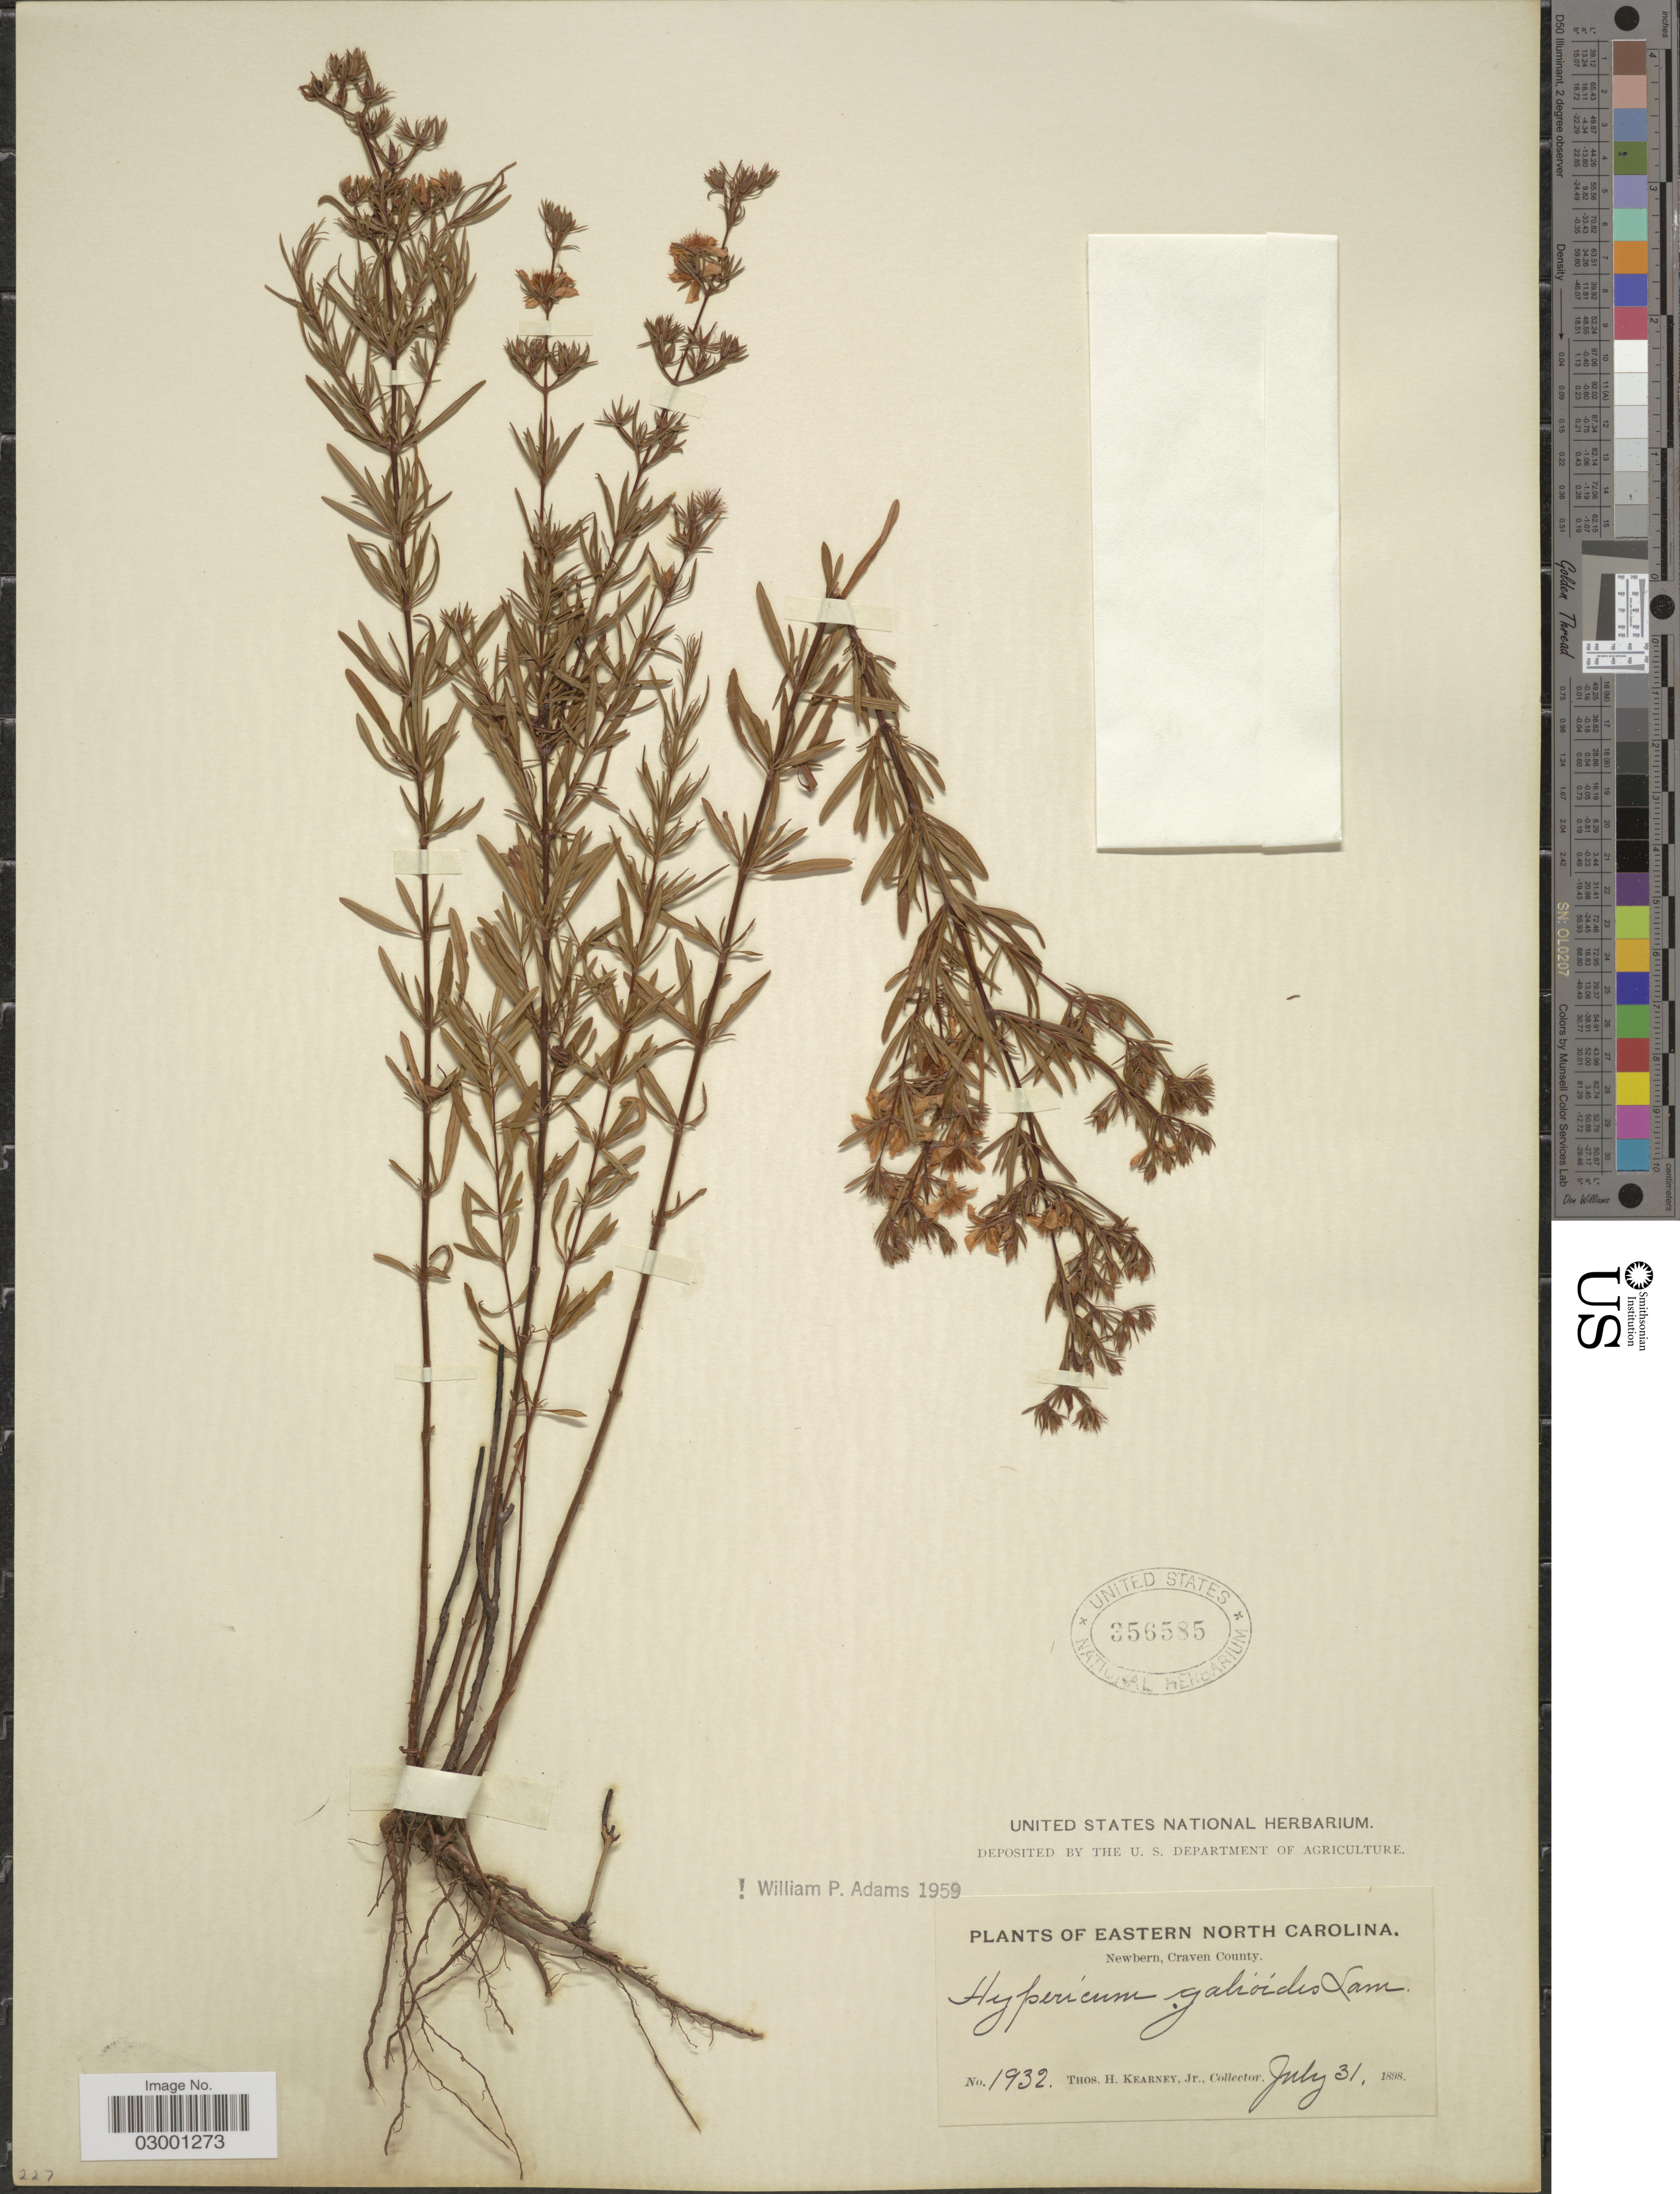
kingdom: Plantae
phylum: Tracheophyta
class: Magnoliopsida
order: Malpighiales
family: Hypericaceae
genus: Hypericum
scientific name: Hypericum galioides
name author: Lam.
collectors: T. H. Kearney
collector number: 1932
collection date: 1898-07-31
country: United States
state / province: North Carolina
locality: Eastern North Carolina. Newbern, Craven County.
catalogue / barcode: US 356585